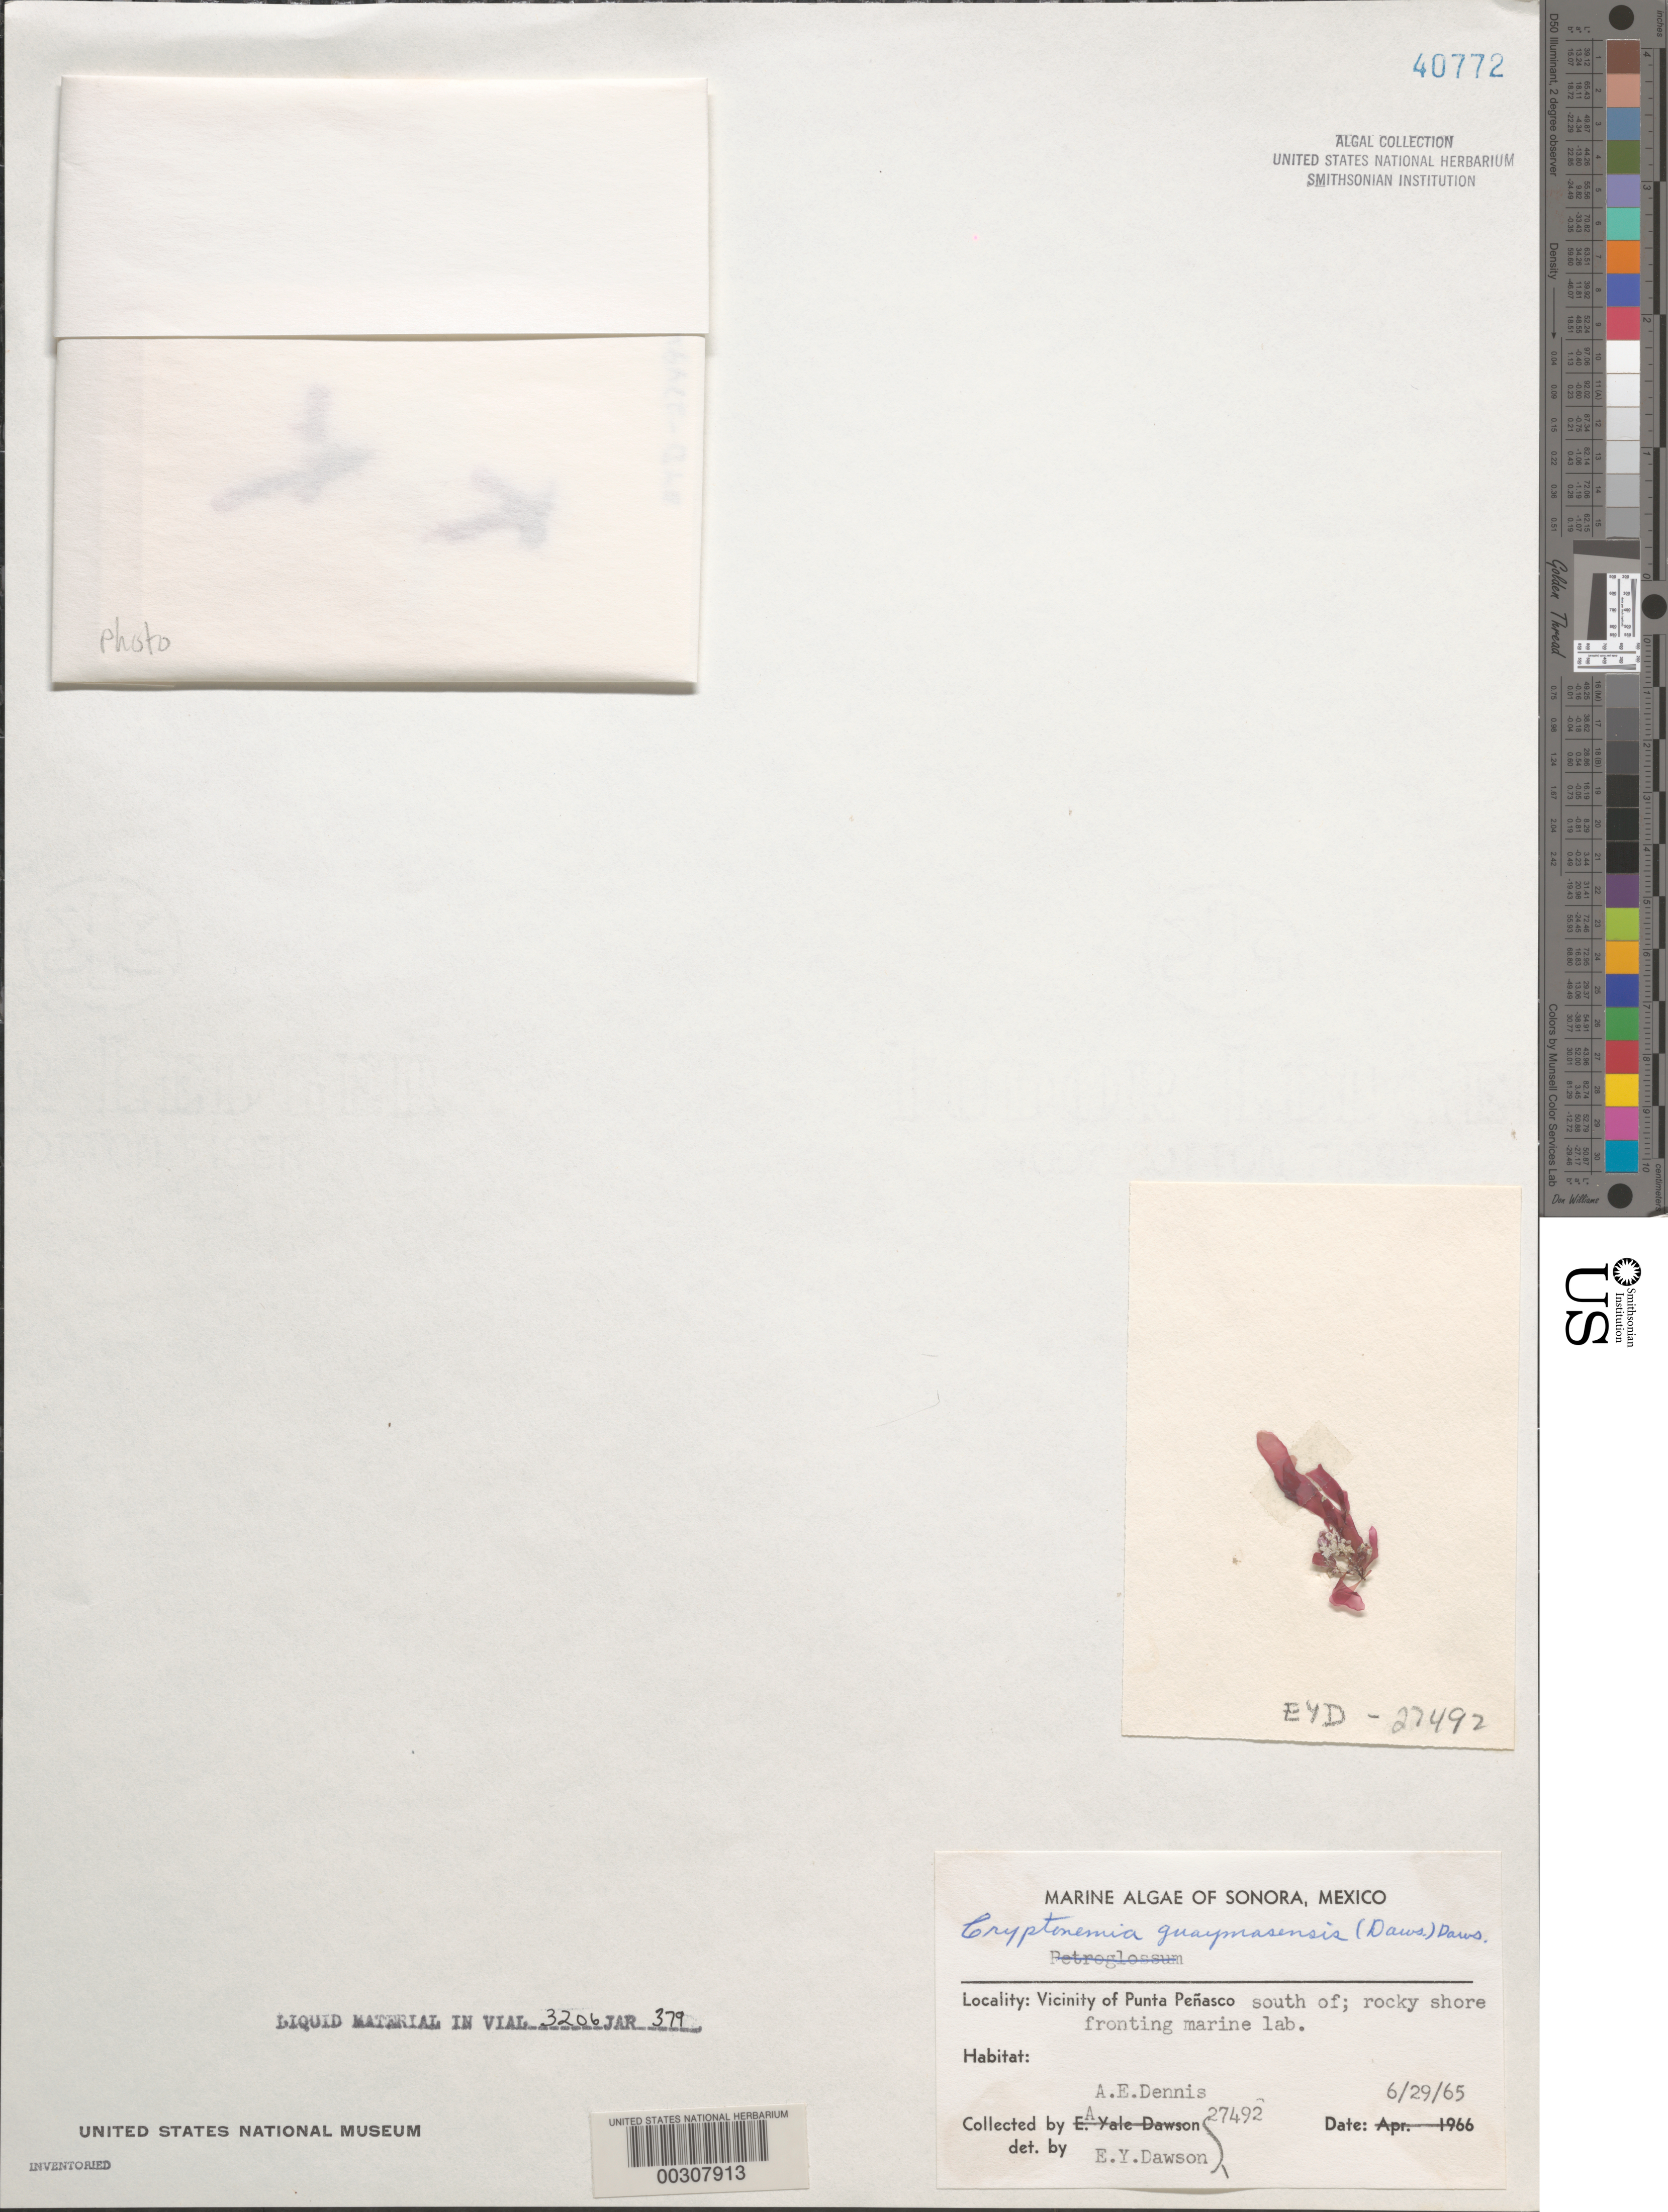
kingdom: Plantae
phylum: Rhodophyta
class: Florideophyceae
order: Halymeniales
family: Halymeniaceae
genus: Cryptonemia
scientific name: Cryptonemia limensis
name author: (Kütz.) J.A. Lewis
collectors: A. Dennis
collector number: EYD 27492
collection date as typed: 29 Jun 1965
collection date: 1965-06-29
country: Mexico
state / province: Sonora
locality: Marine laboratory shore, south of Punta Penasco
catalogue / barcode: US 40772